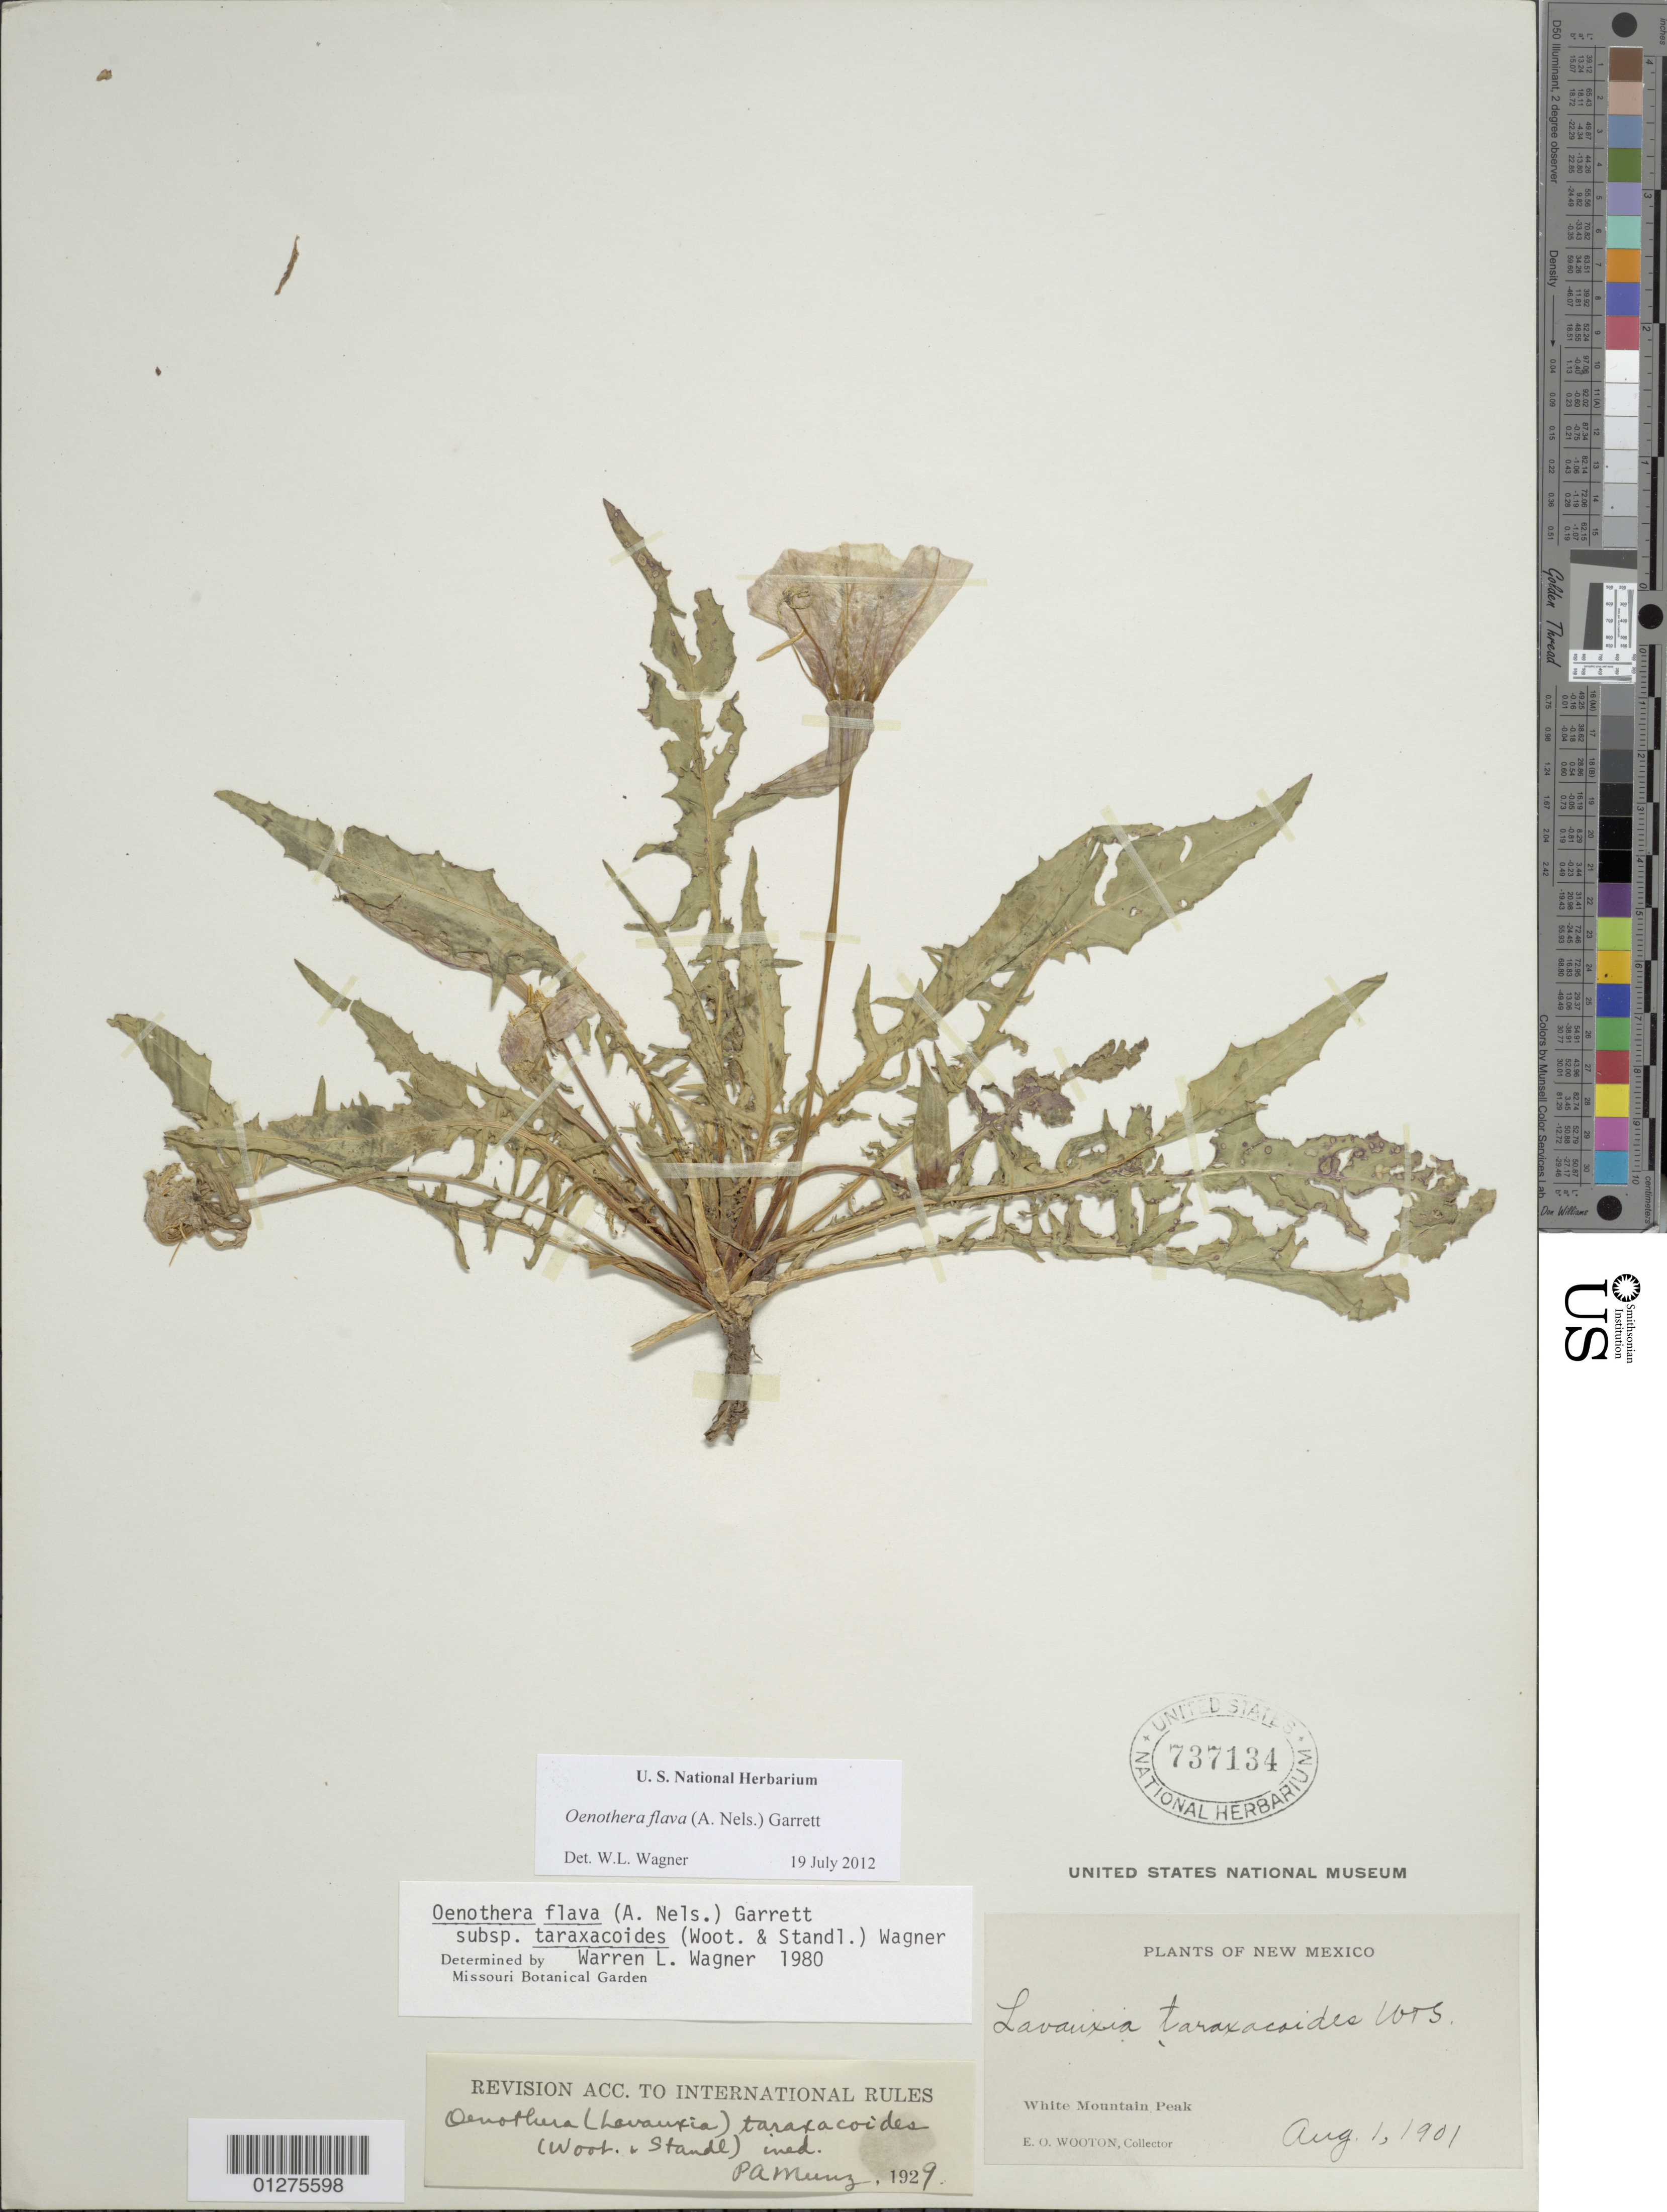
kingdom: Plantae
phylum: Tracheophyta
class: Magnoliopsida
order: Myrtales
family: Onagraceae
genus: Oenothera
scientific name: Oenothera flava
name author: (A. Nelson) Garrett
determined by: Wagner, W. L., (BOT), Smithsonian Institution - National Museum of Natural History (UNITED STATES)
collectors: E. O. Wooton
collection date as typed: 01 Aug 1901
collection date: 1901-08-01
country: United States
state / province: New Mexico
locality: White mountain peak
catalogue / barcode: US 737134